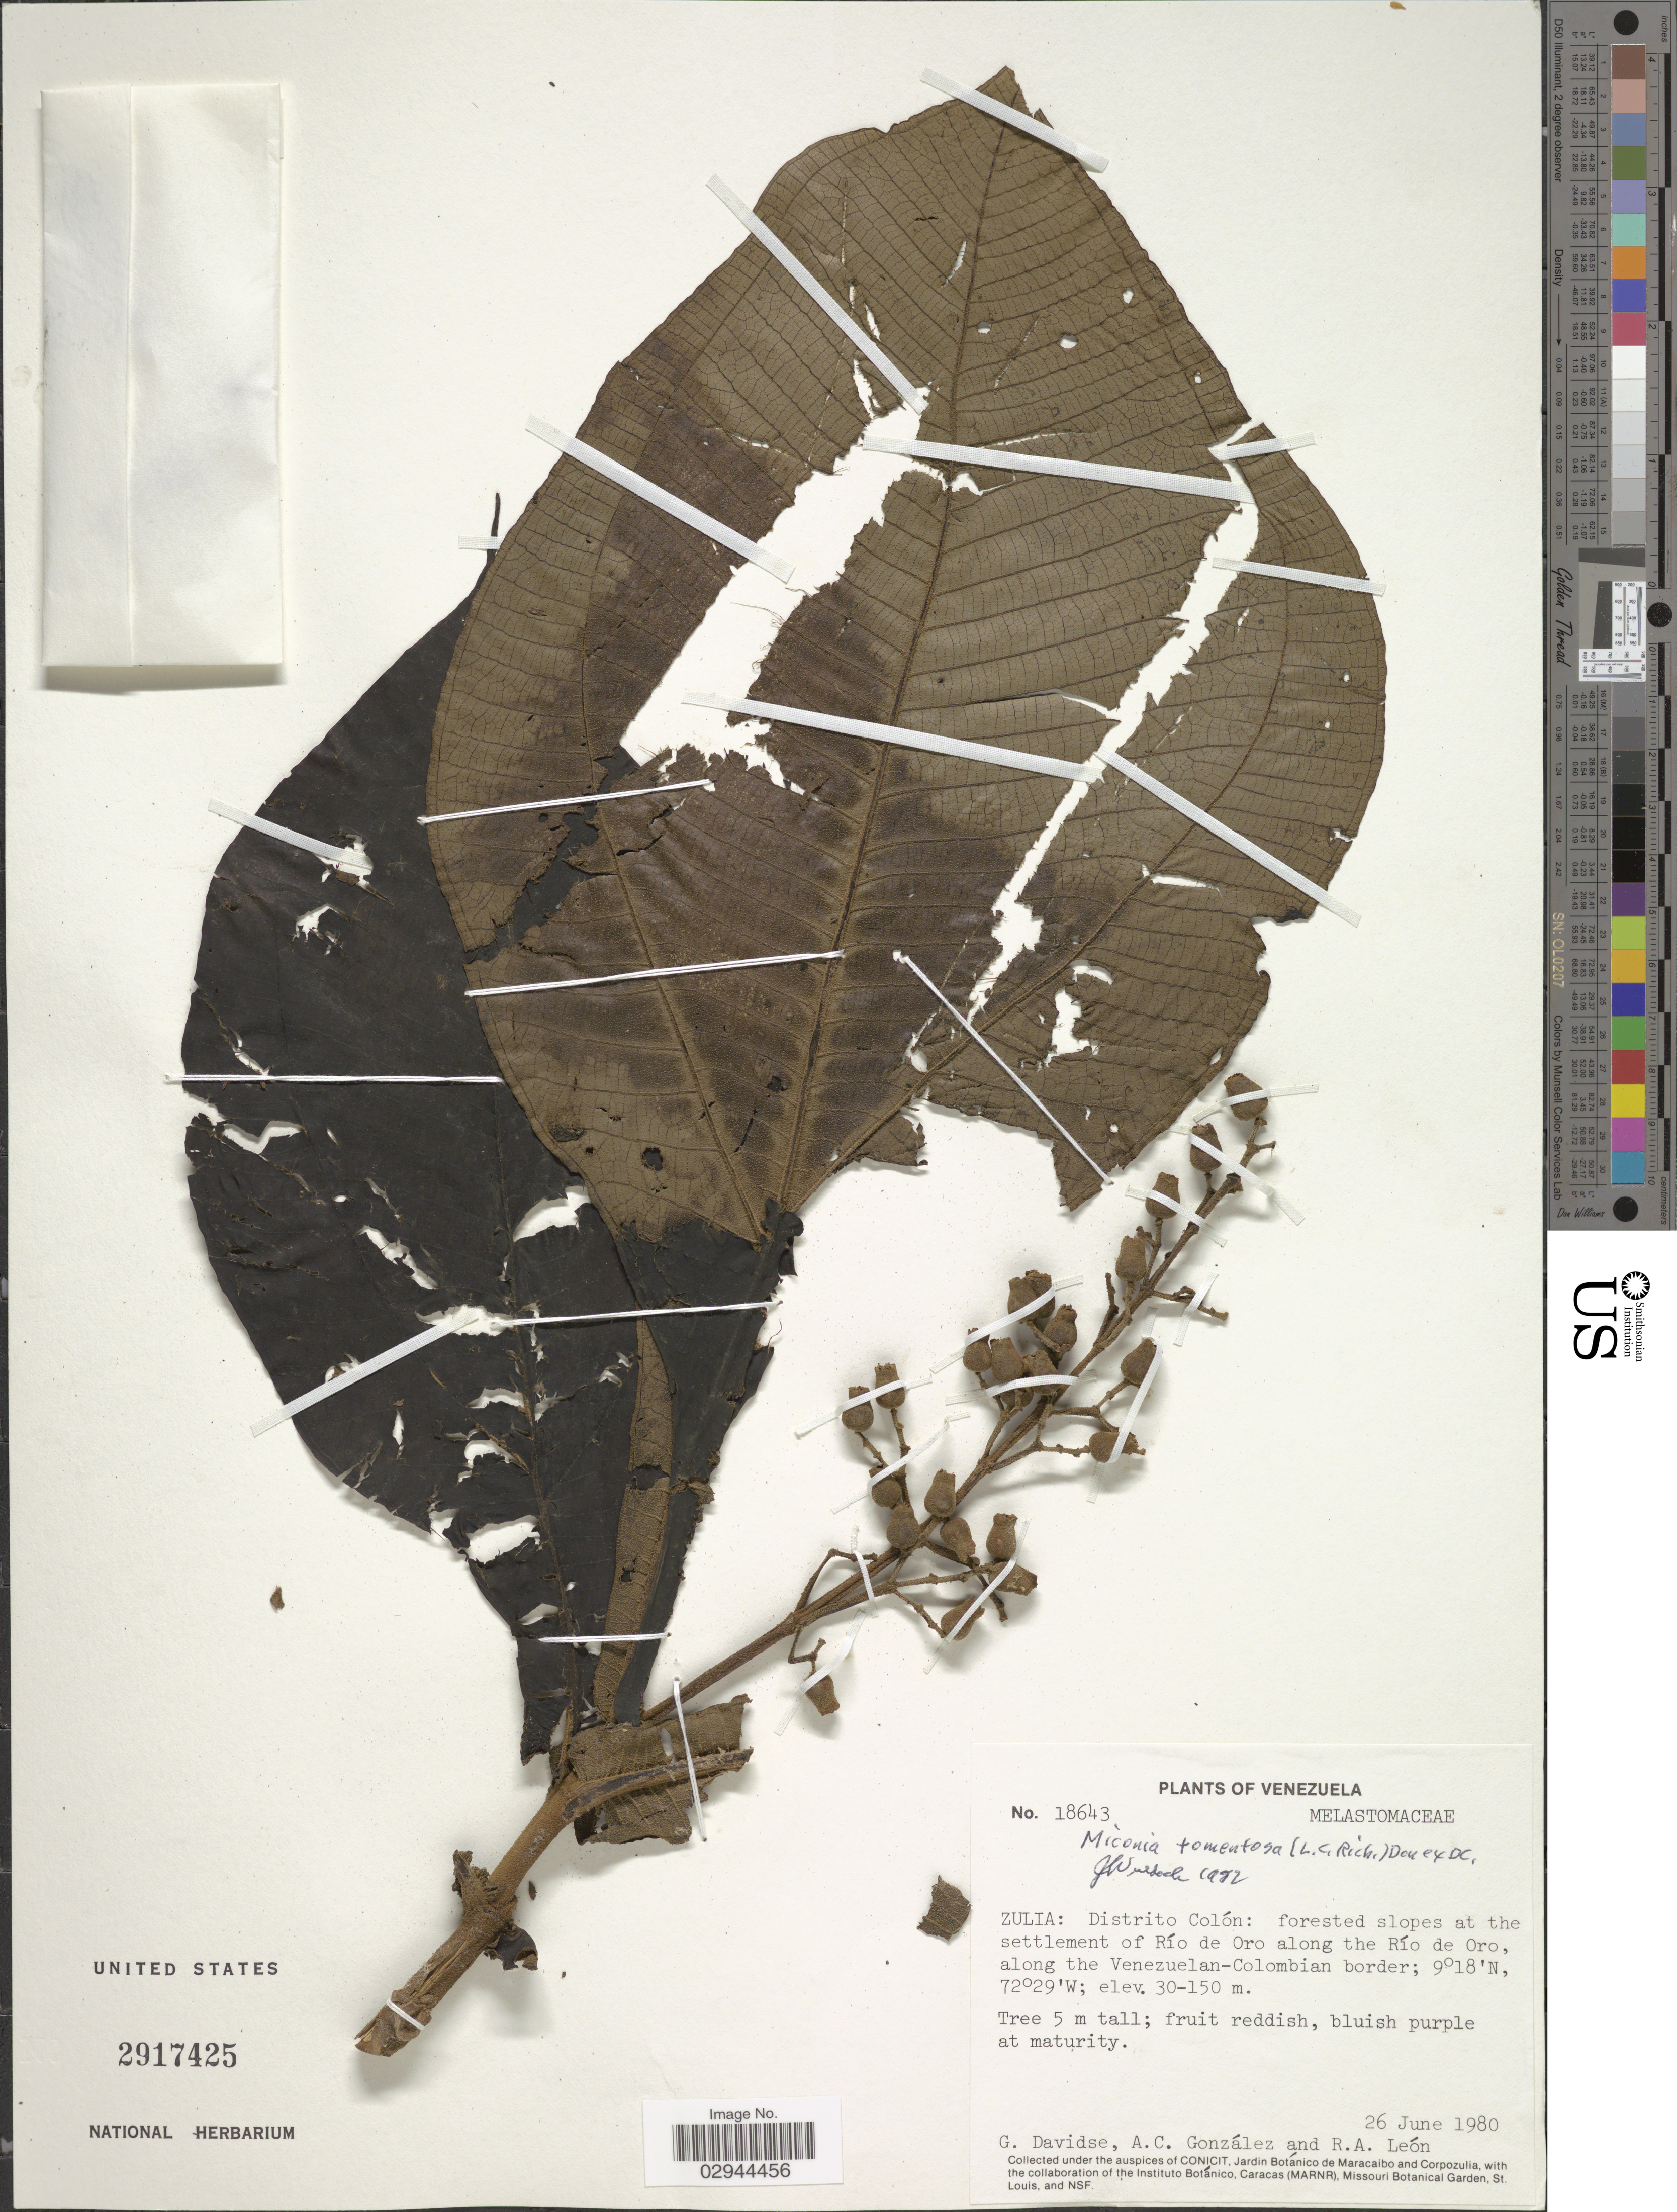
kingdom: Plantae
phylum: Tracheophyta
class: Magnoliopsida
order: Myrtales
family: Melastomataceae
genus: Miconia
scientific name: Miconia tomentosa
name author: (Rich.) D. Don ex DC.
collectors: G. Davidse, A. C. González & R. A. León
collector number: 18643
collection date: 1980-06-26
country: Venezuela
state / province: Zulia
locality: Distrito Colón: forested slopes at the settlement of Río de Oro along the Río de Oro, along the Venezuelan-Colombian border.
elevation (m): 30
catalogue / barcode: US 2917425